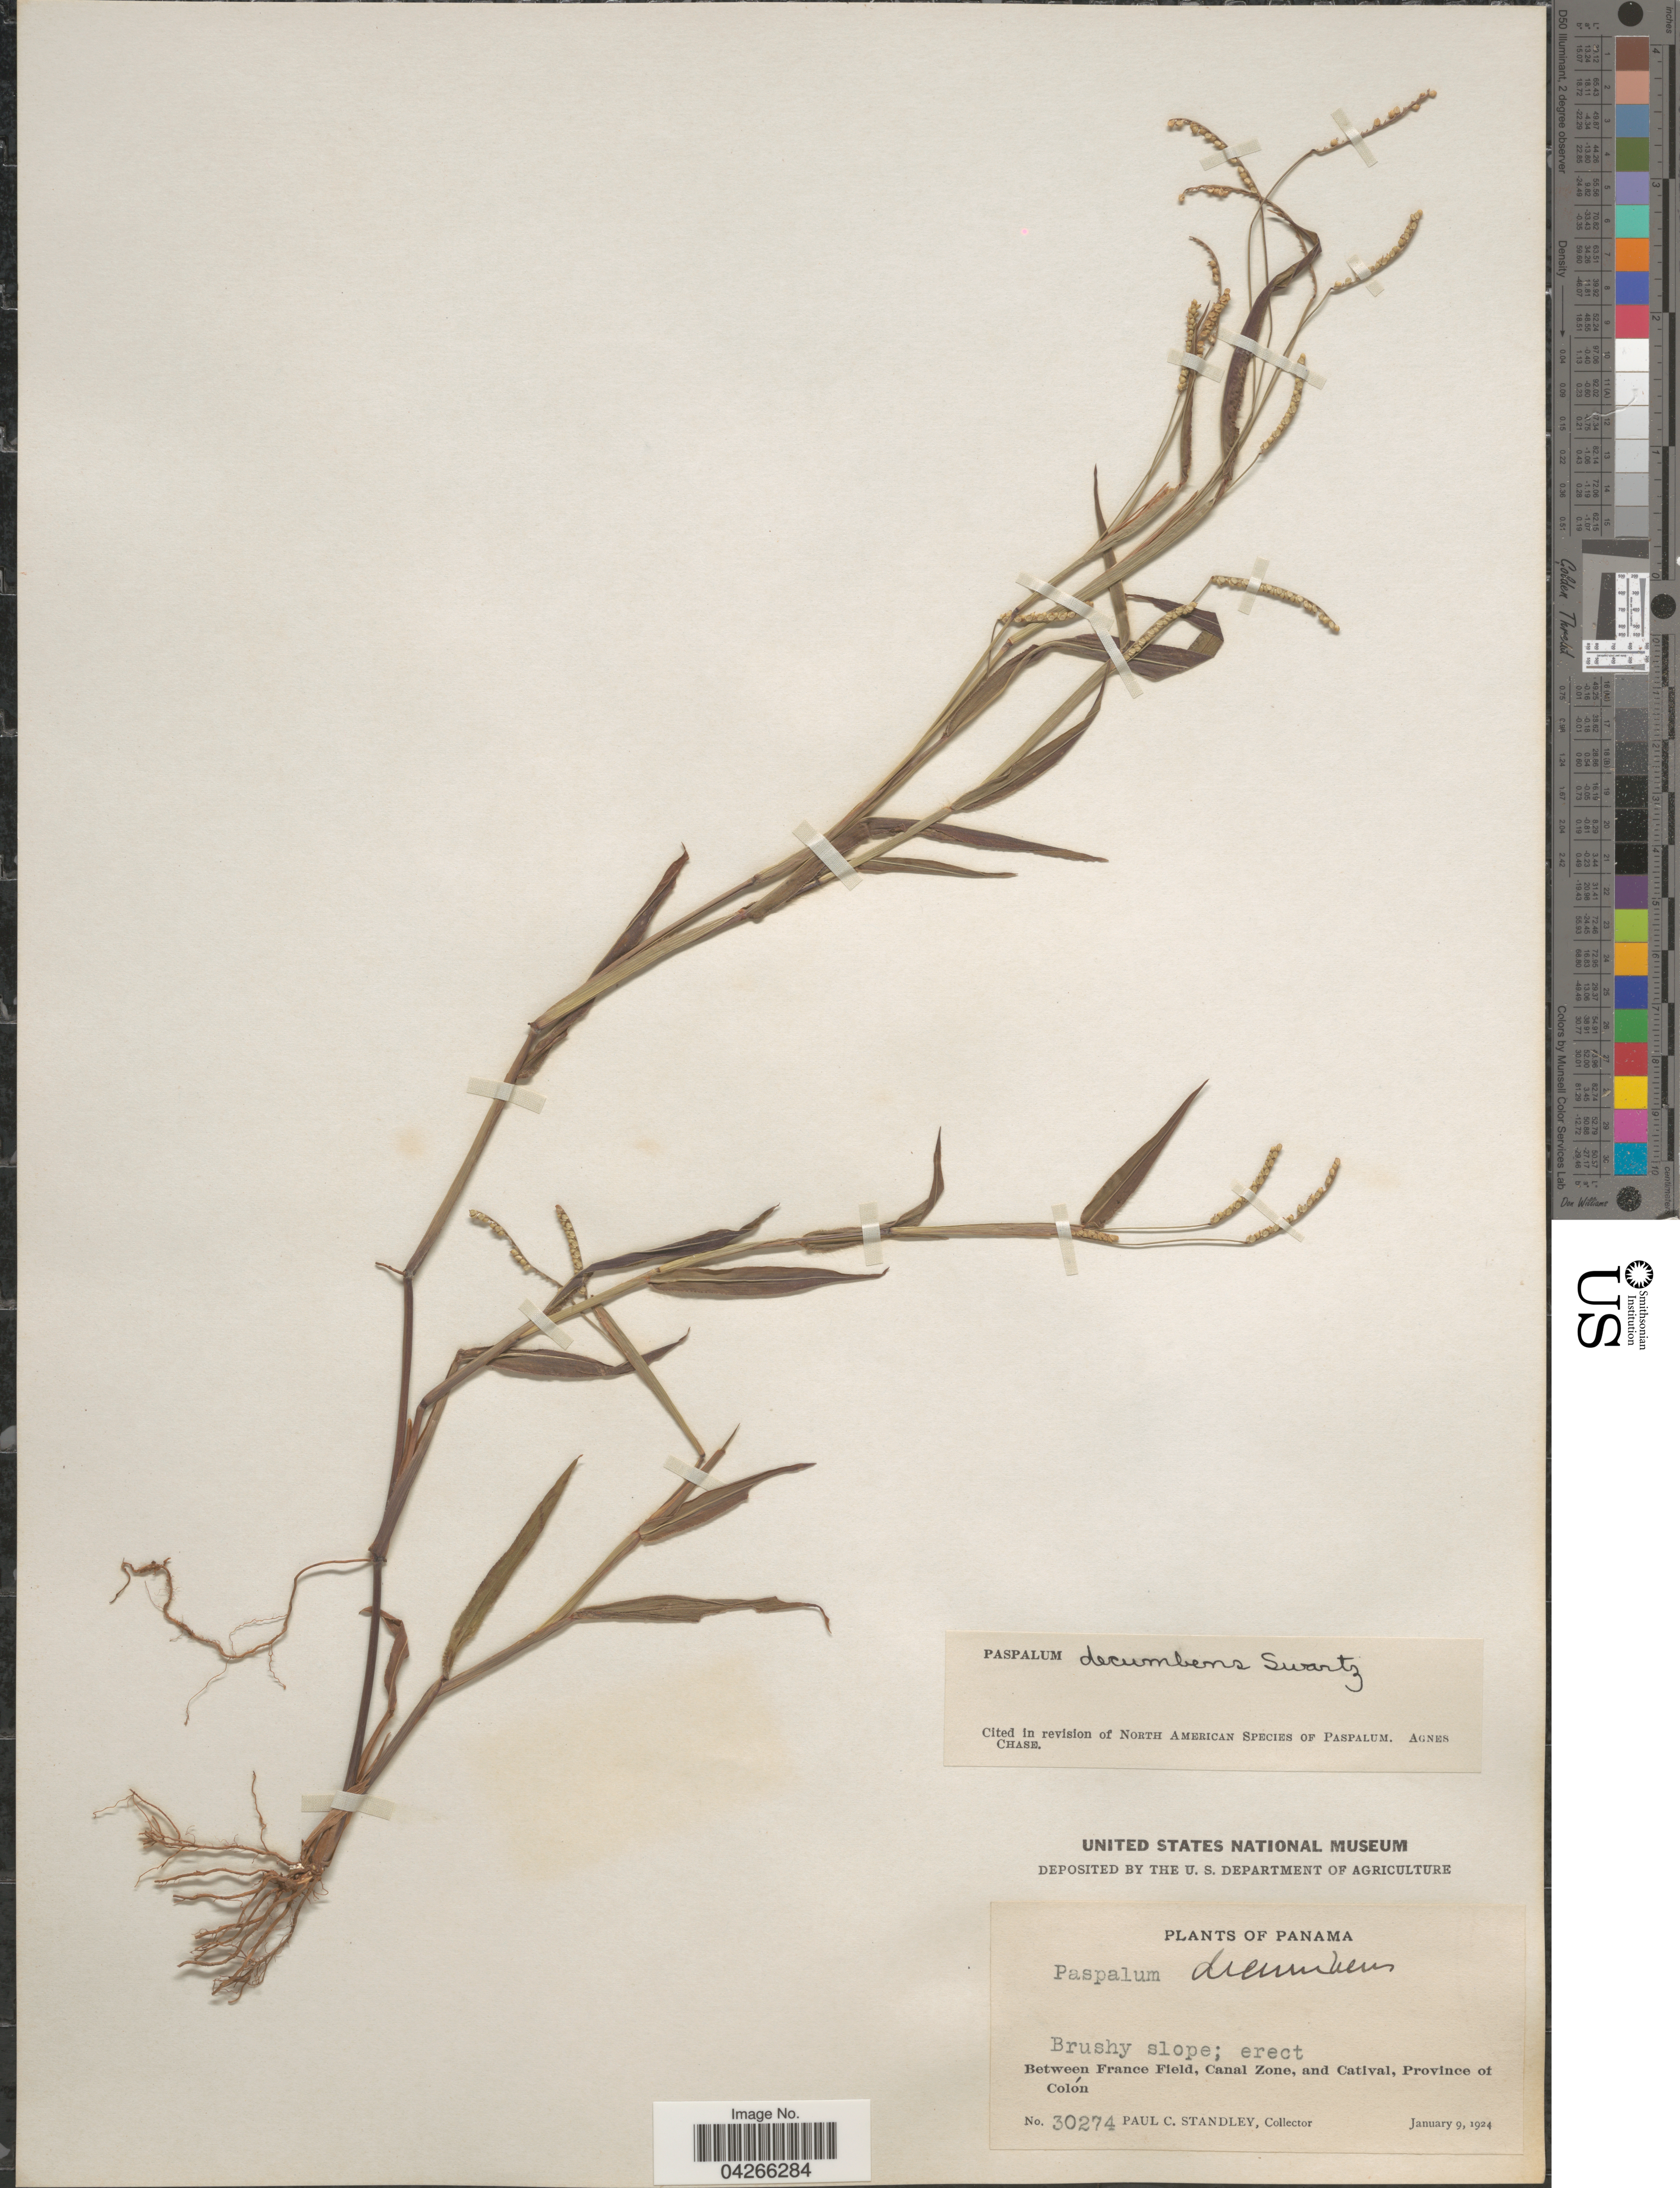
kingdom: Plantae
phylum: Tracheophyta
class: Liliopsida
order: Poales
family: Poaceae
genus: Paspalum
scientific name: Paspalum decumbens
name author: Sw.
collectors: P. C. Standley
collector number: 30274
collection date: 1924-01-09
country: Panama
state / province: Colón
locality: Brushy slope. Between France Field, Canal Zone, and Catival.